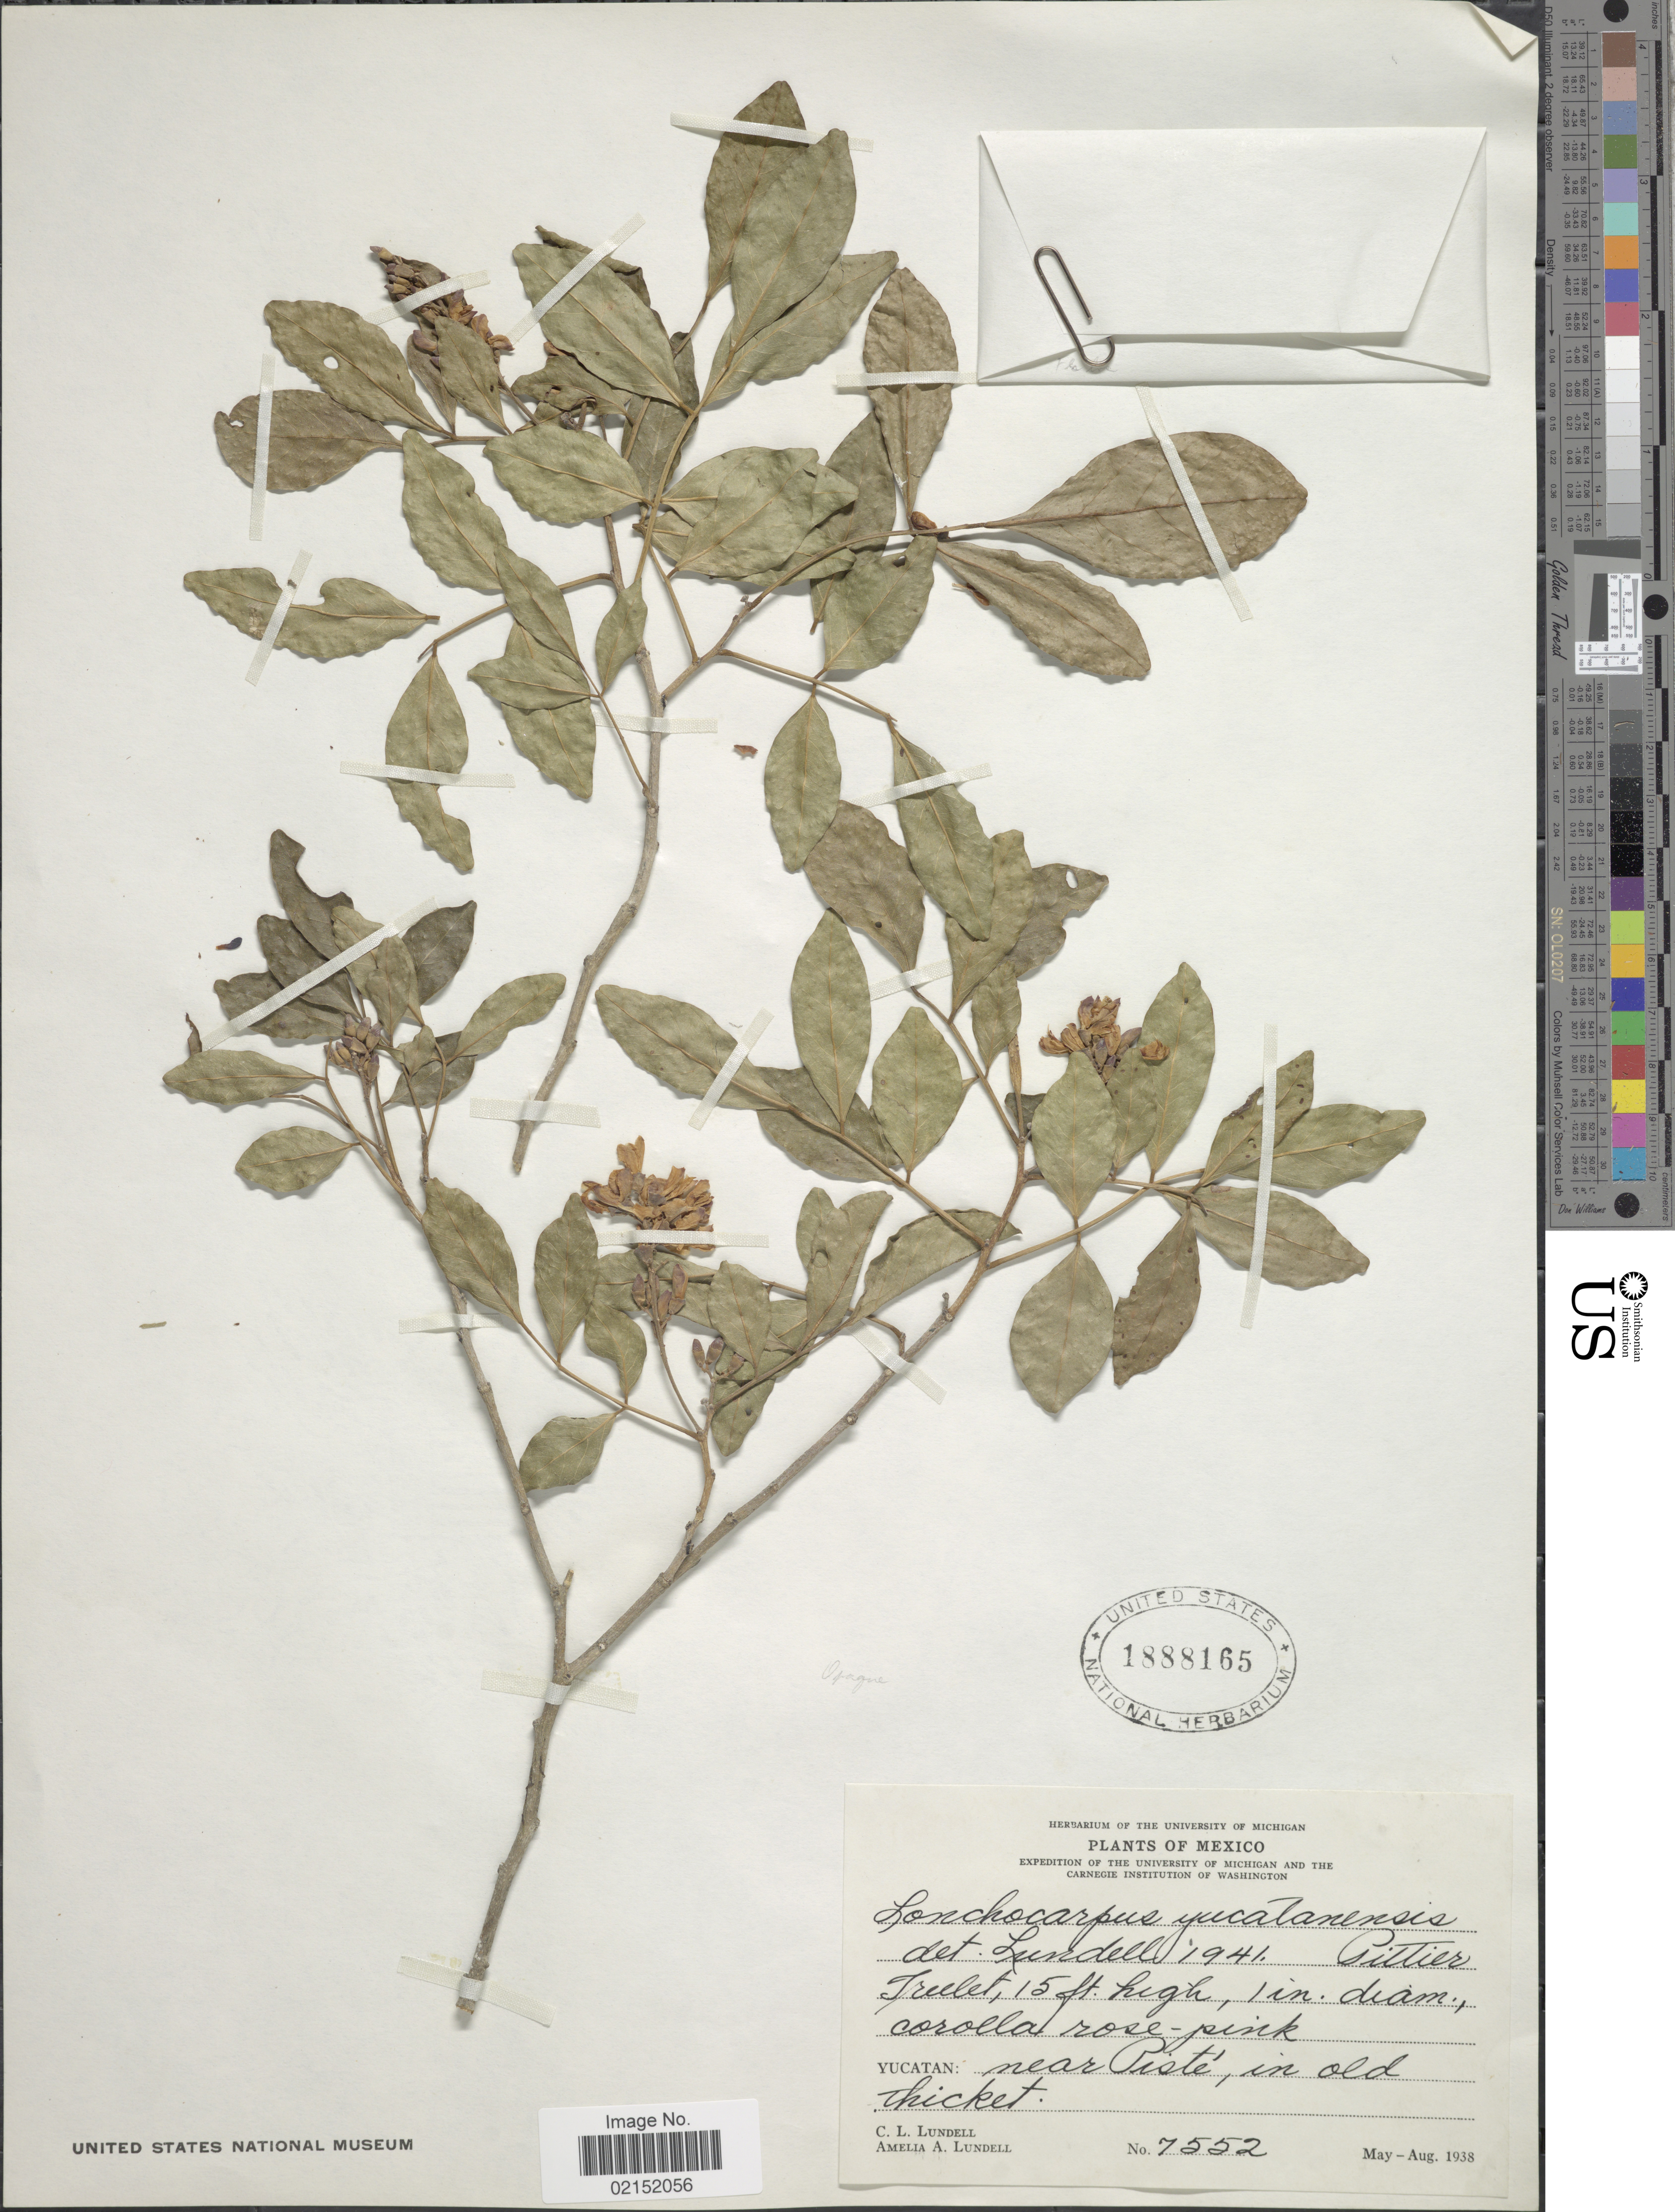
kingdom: Plantae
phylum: Tracheophyta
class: Magnoliopsida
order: Fabales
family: Fabaceae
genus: Lonchocarpus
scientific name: Lonchocarpus yucatanensis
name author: Pittier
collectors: C. L. Lundell & A. A. Lundell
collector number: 7552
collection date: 1938-05/1938-08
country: Mexico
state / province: Yucatán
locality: Near Pisté, in old thicket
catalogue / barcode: US 1888165